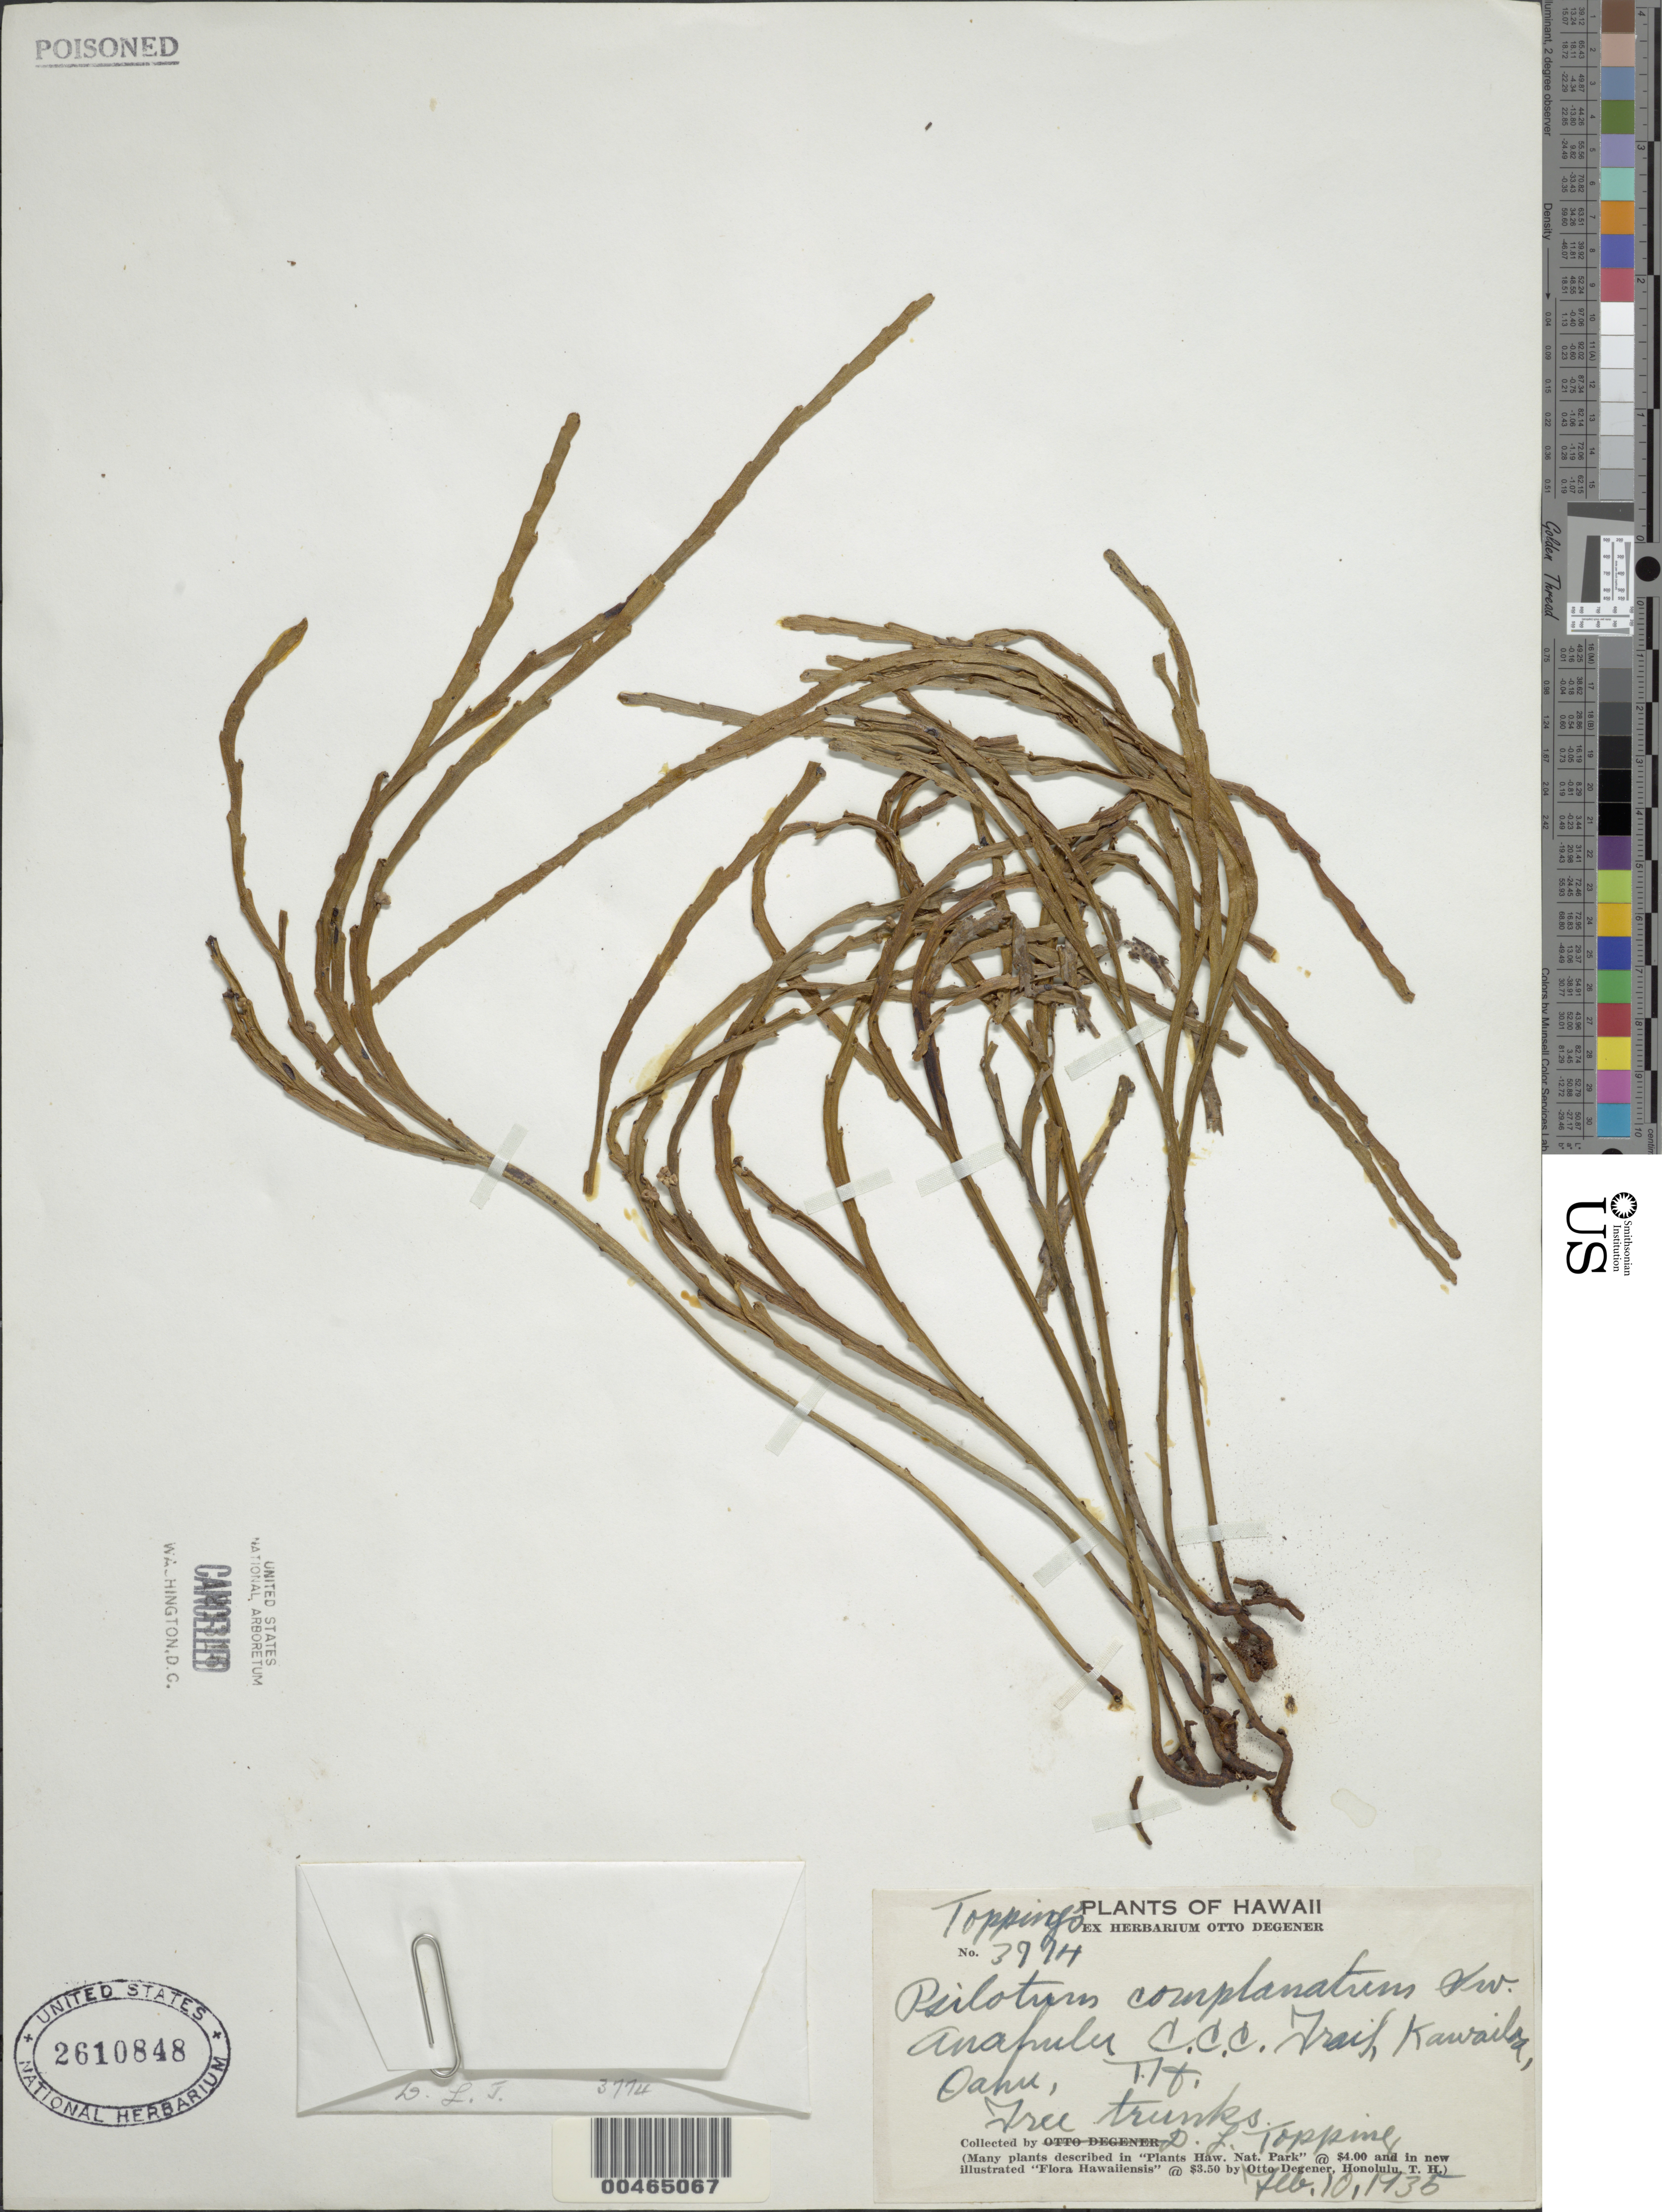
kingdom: Plantae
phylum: Tracheophyta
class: Polypodiopsida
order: Psilotales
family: Psilotaceae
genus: Psilotum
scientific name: Psilotum complanatum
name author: Sw.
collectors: D. L. Topping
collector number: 3914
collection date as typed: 10 Feb 1935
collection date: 1935-02-10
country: United States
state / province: Hawaii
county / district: Honolulu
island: Oahu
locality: Anapulu, C.C.C. Trail, Kawailoa, Oahu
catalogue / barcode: US 2610848